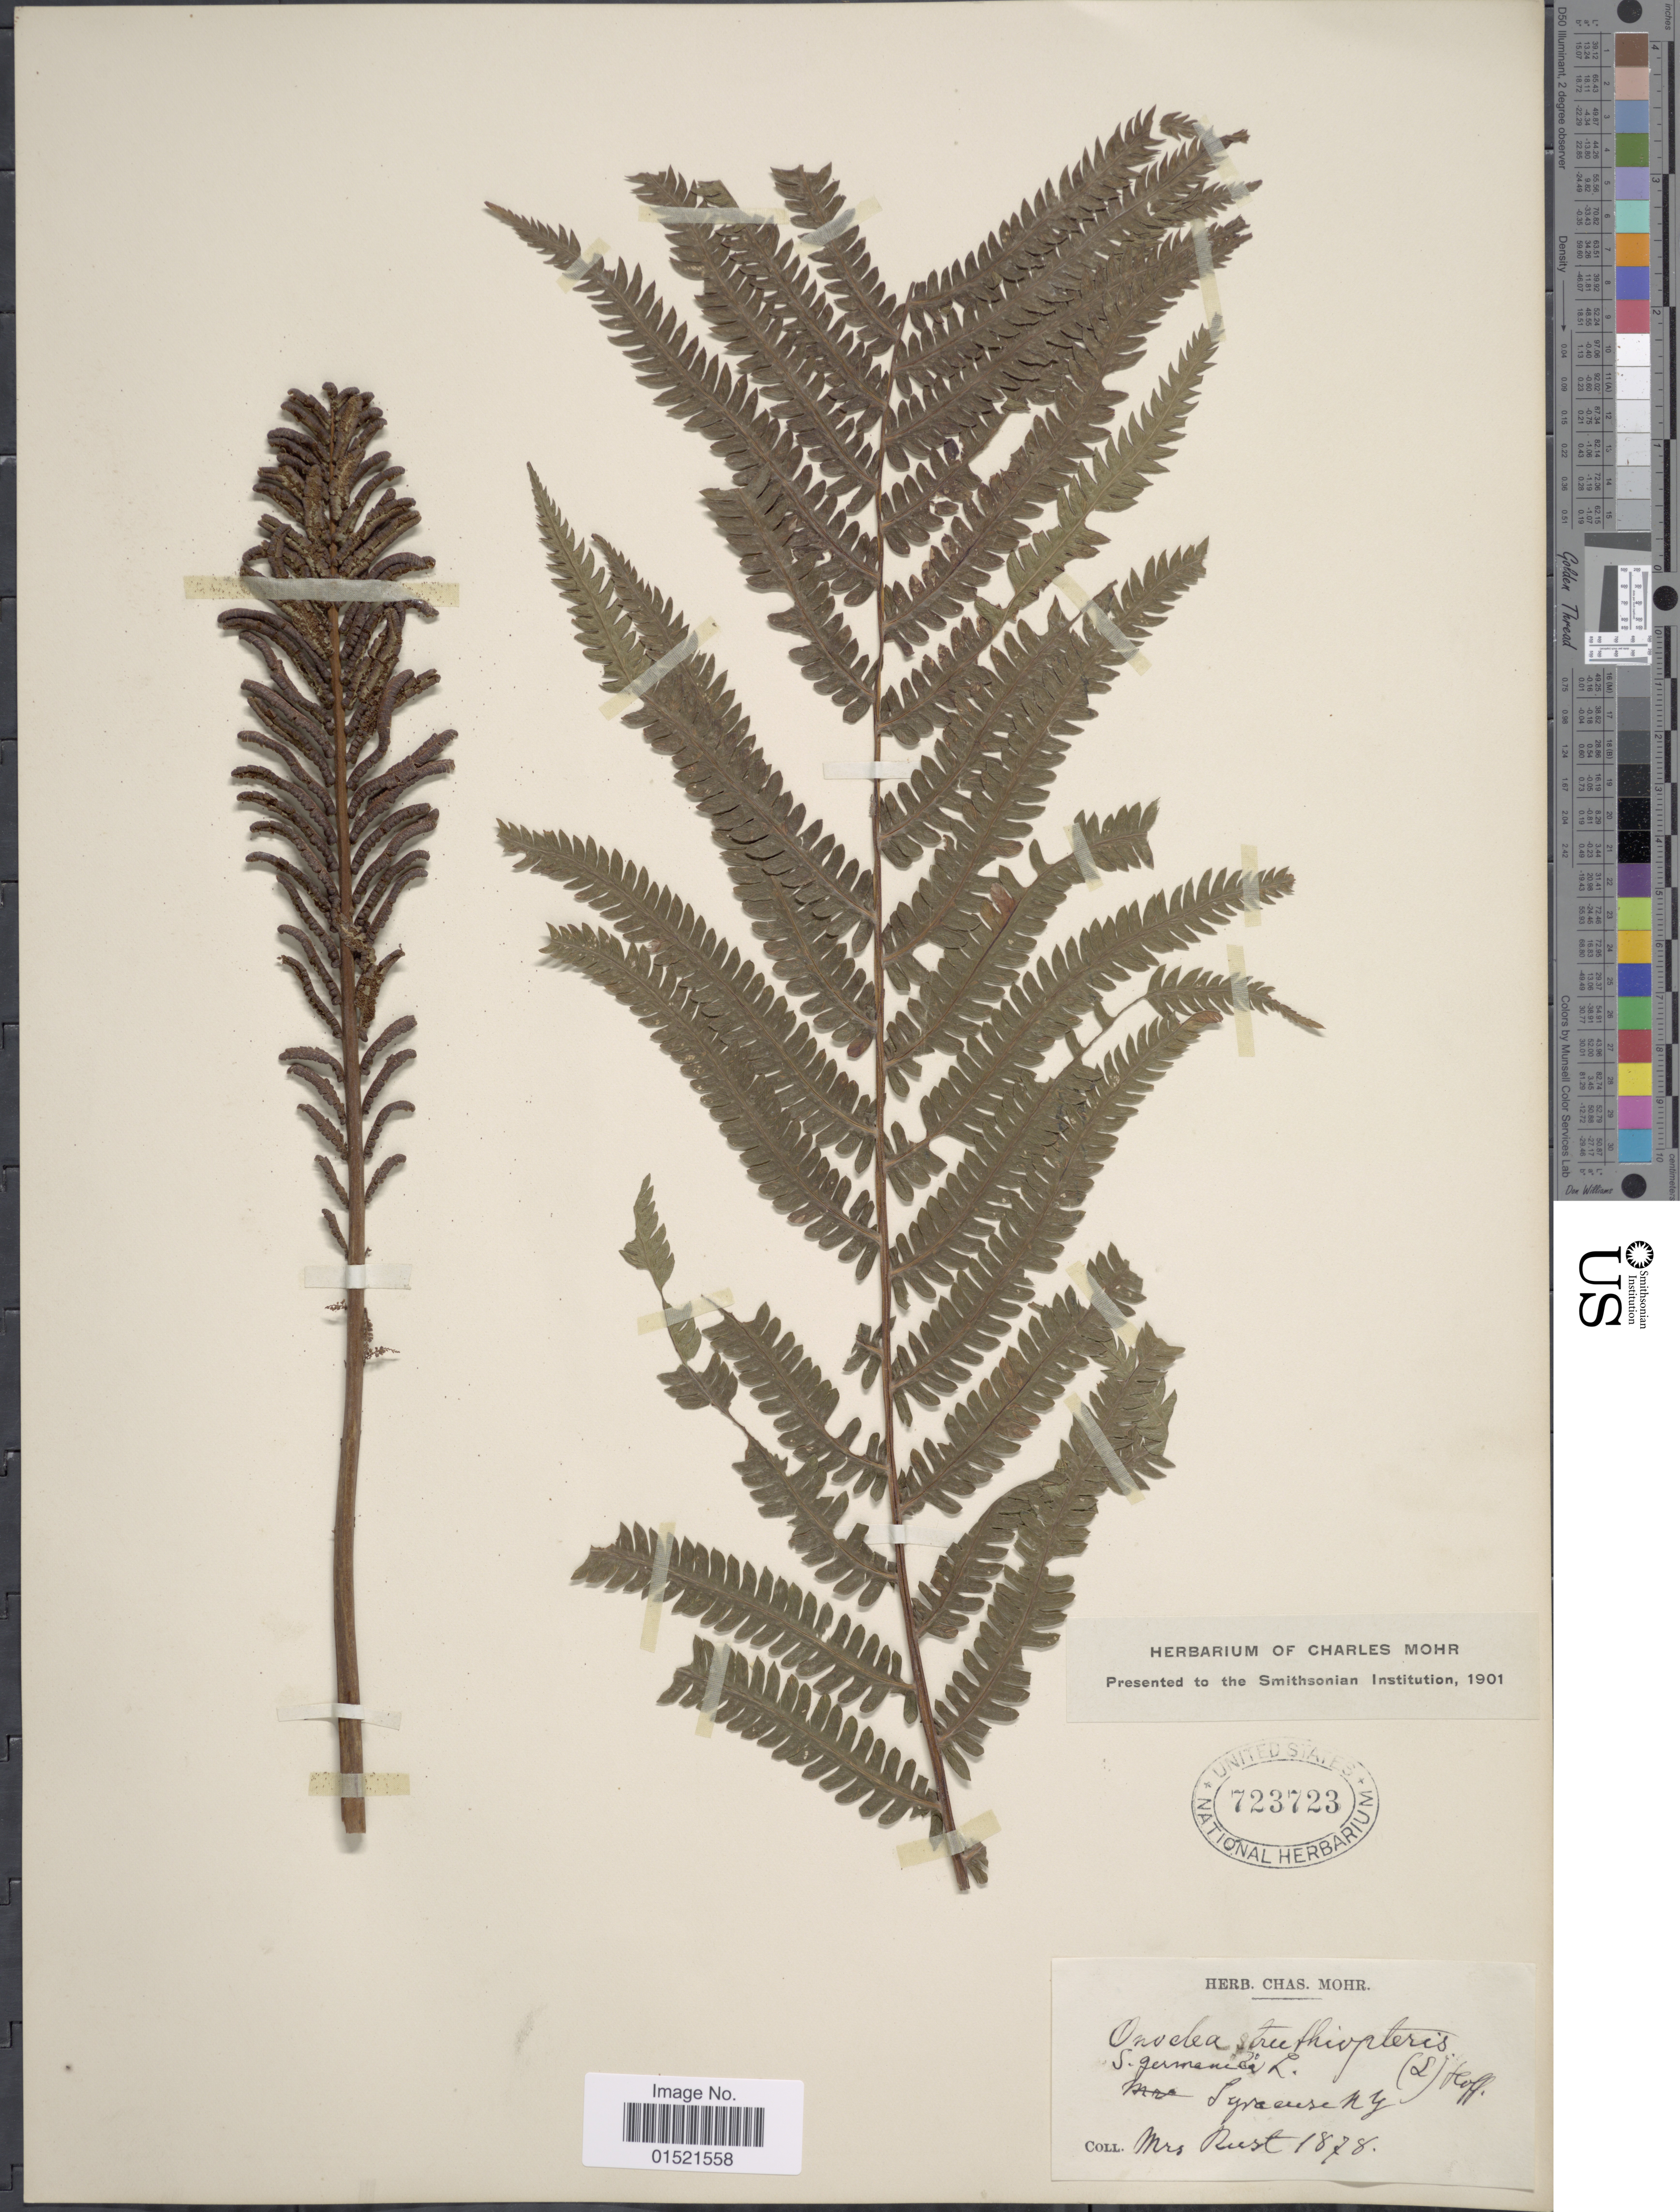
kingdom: Plantae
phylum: Tracheophyta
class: Polypodiopsida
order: Polypodiales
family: Onocleaceae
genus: Matteuccia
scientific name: Matteuccia struthiopteris var. pensylvanica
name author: (Willd.) C.V. Morton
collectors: Rust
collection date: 1878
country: United States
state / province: New York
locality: Syracuse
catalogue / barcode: US 723723